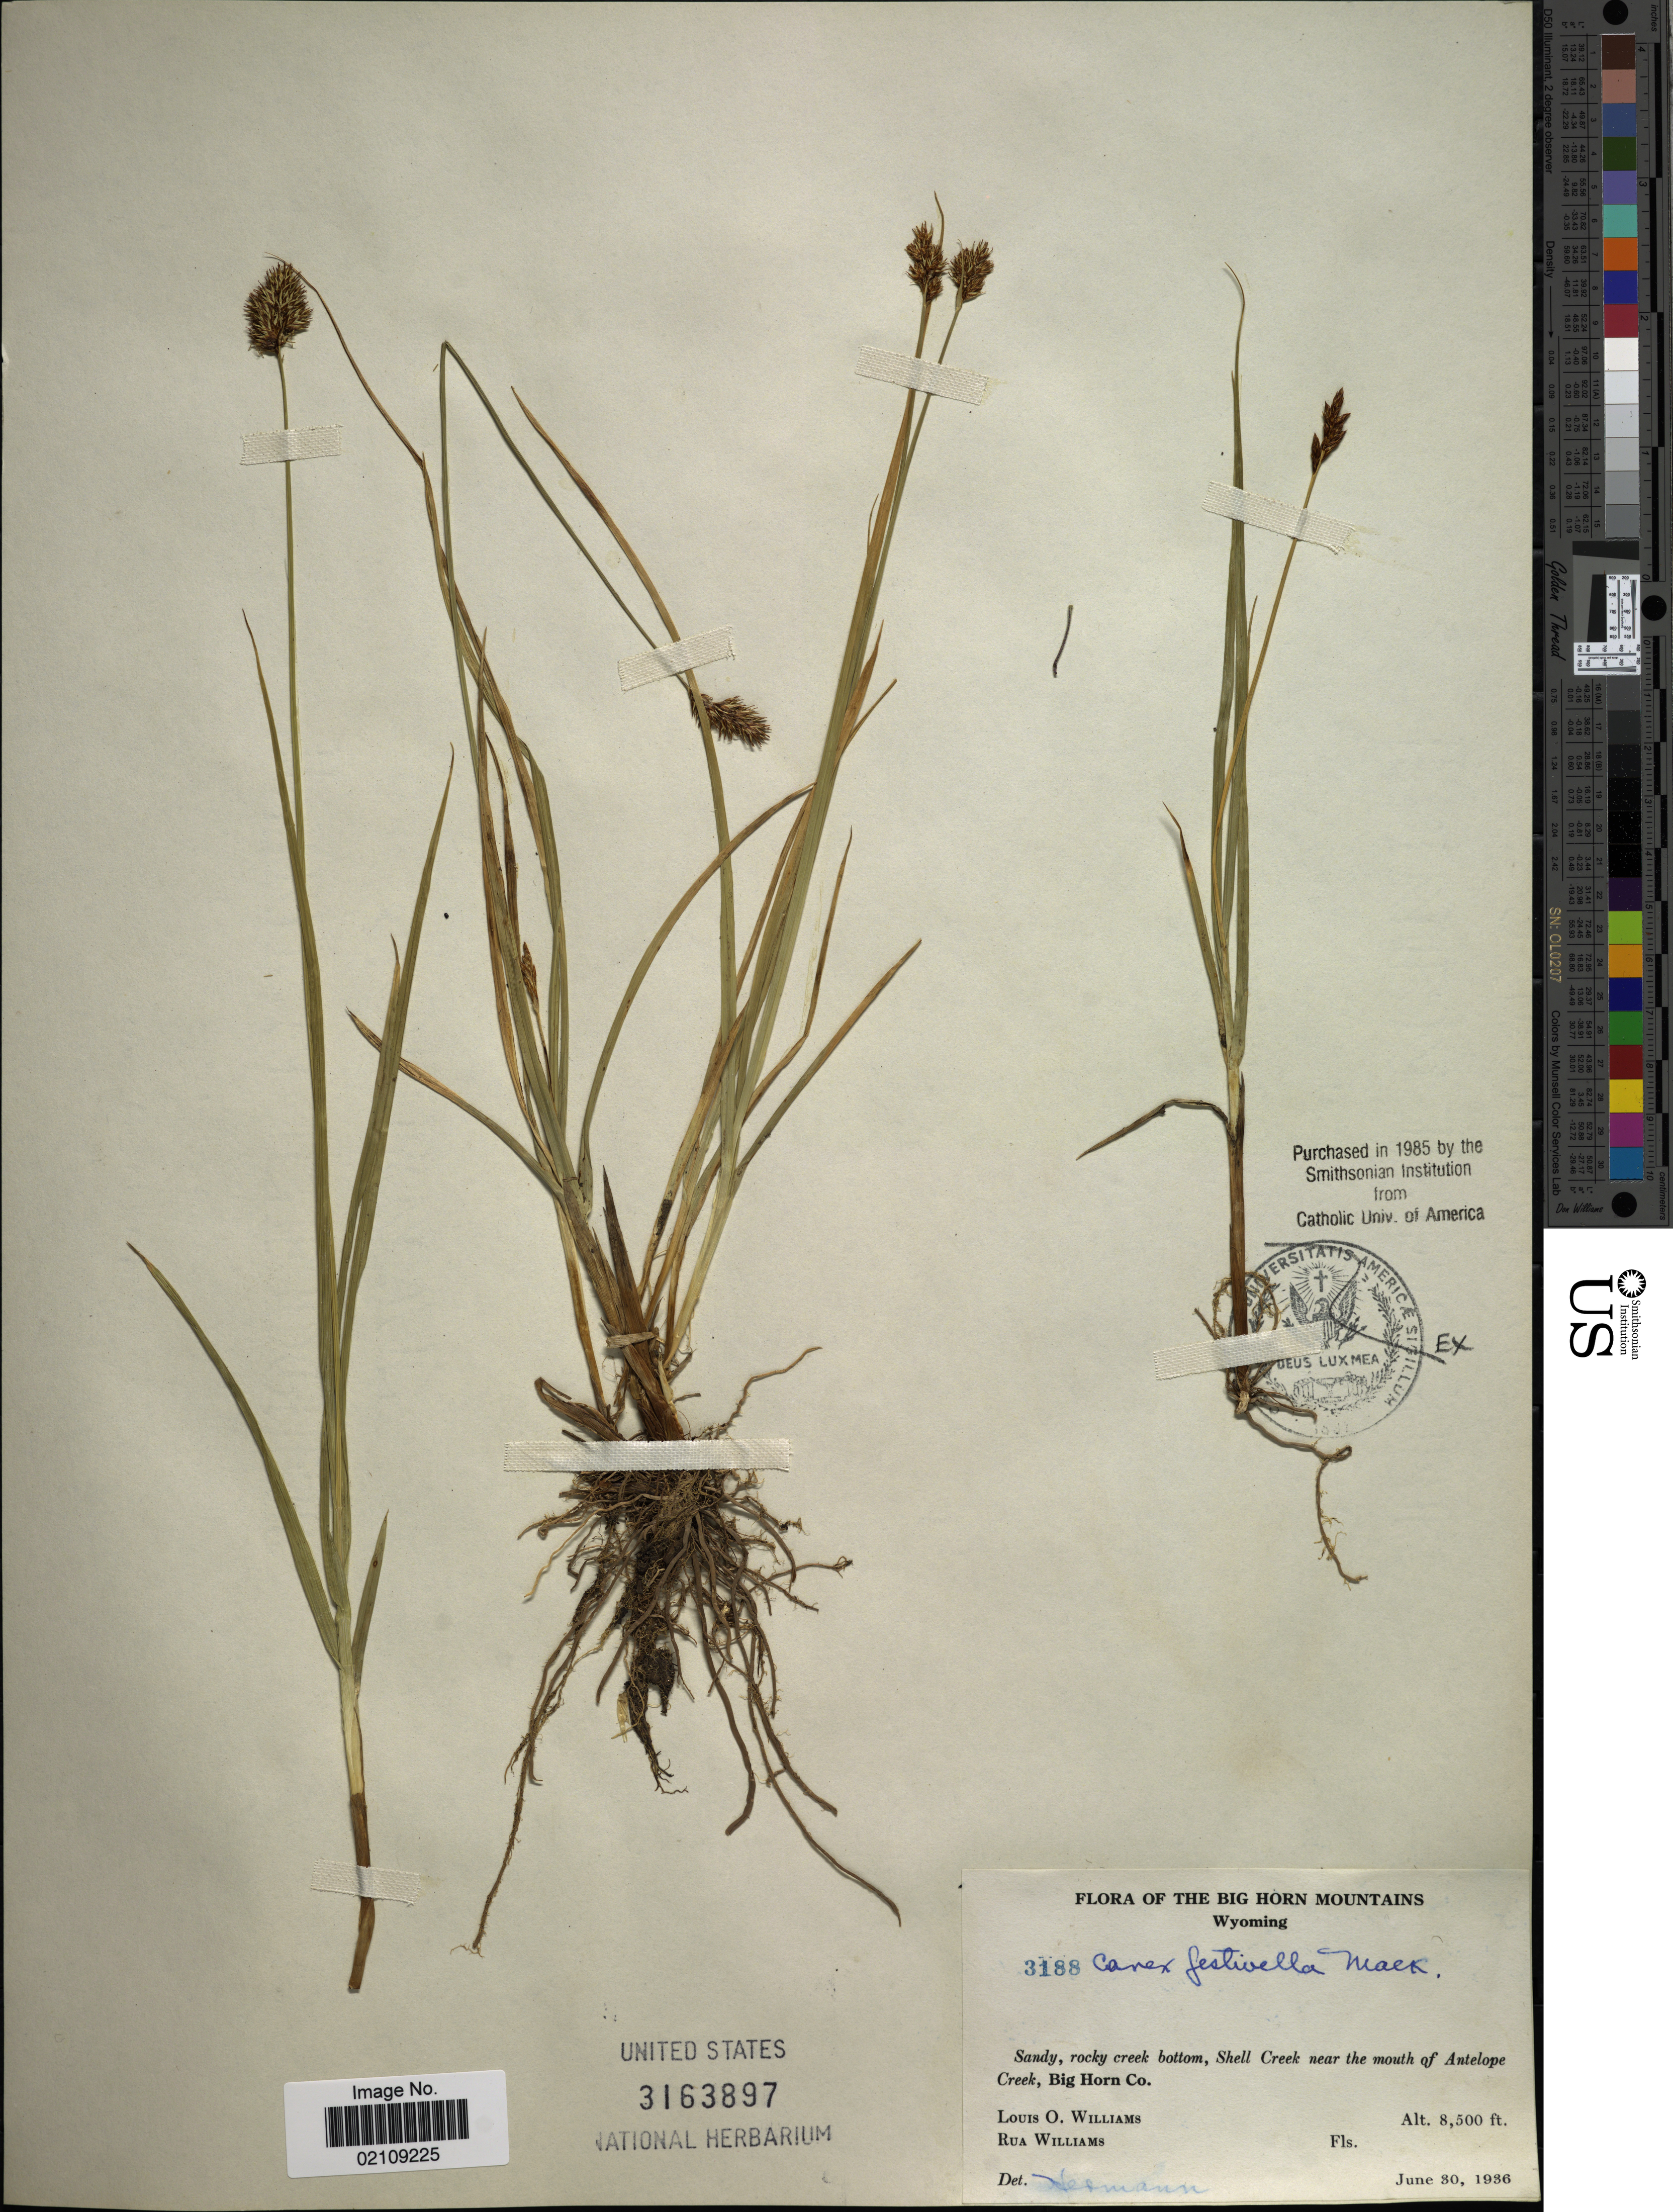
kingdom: Plantae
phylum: Tracheophyta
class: Liliopsida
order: Poales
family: Cyperaceae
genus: Carex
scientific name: Carex microptera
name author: Mack.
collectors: L. O. Williams & R. P. Williams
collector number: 3188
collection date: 1936-06-30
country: United States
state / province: Wyoming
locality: The Big Horn Mountains, Sandy, rocky creek bottom, Shell Creek near the mouth of Antelope Creek, Big Horn Co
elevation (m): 2591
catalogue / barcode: US 3163897